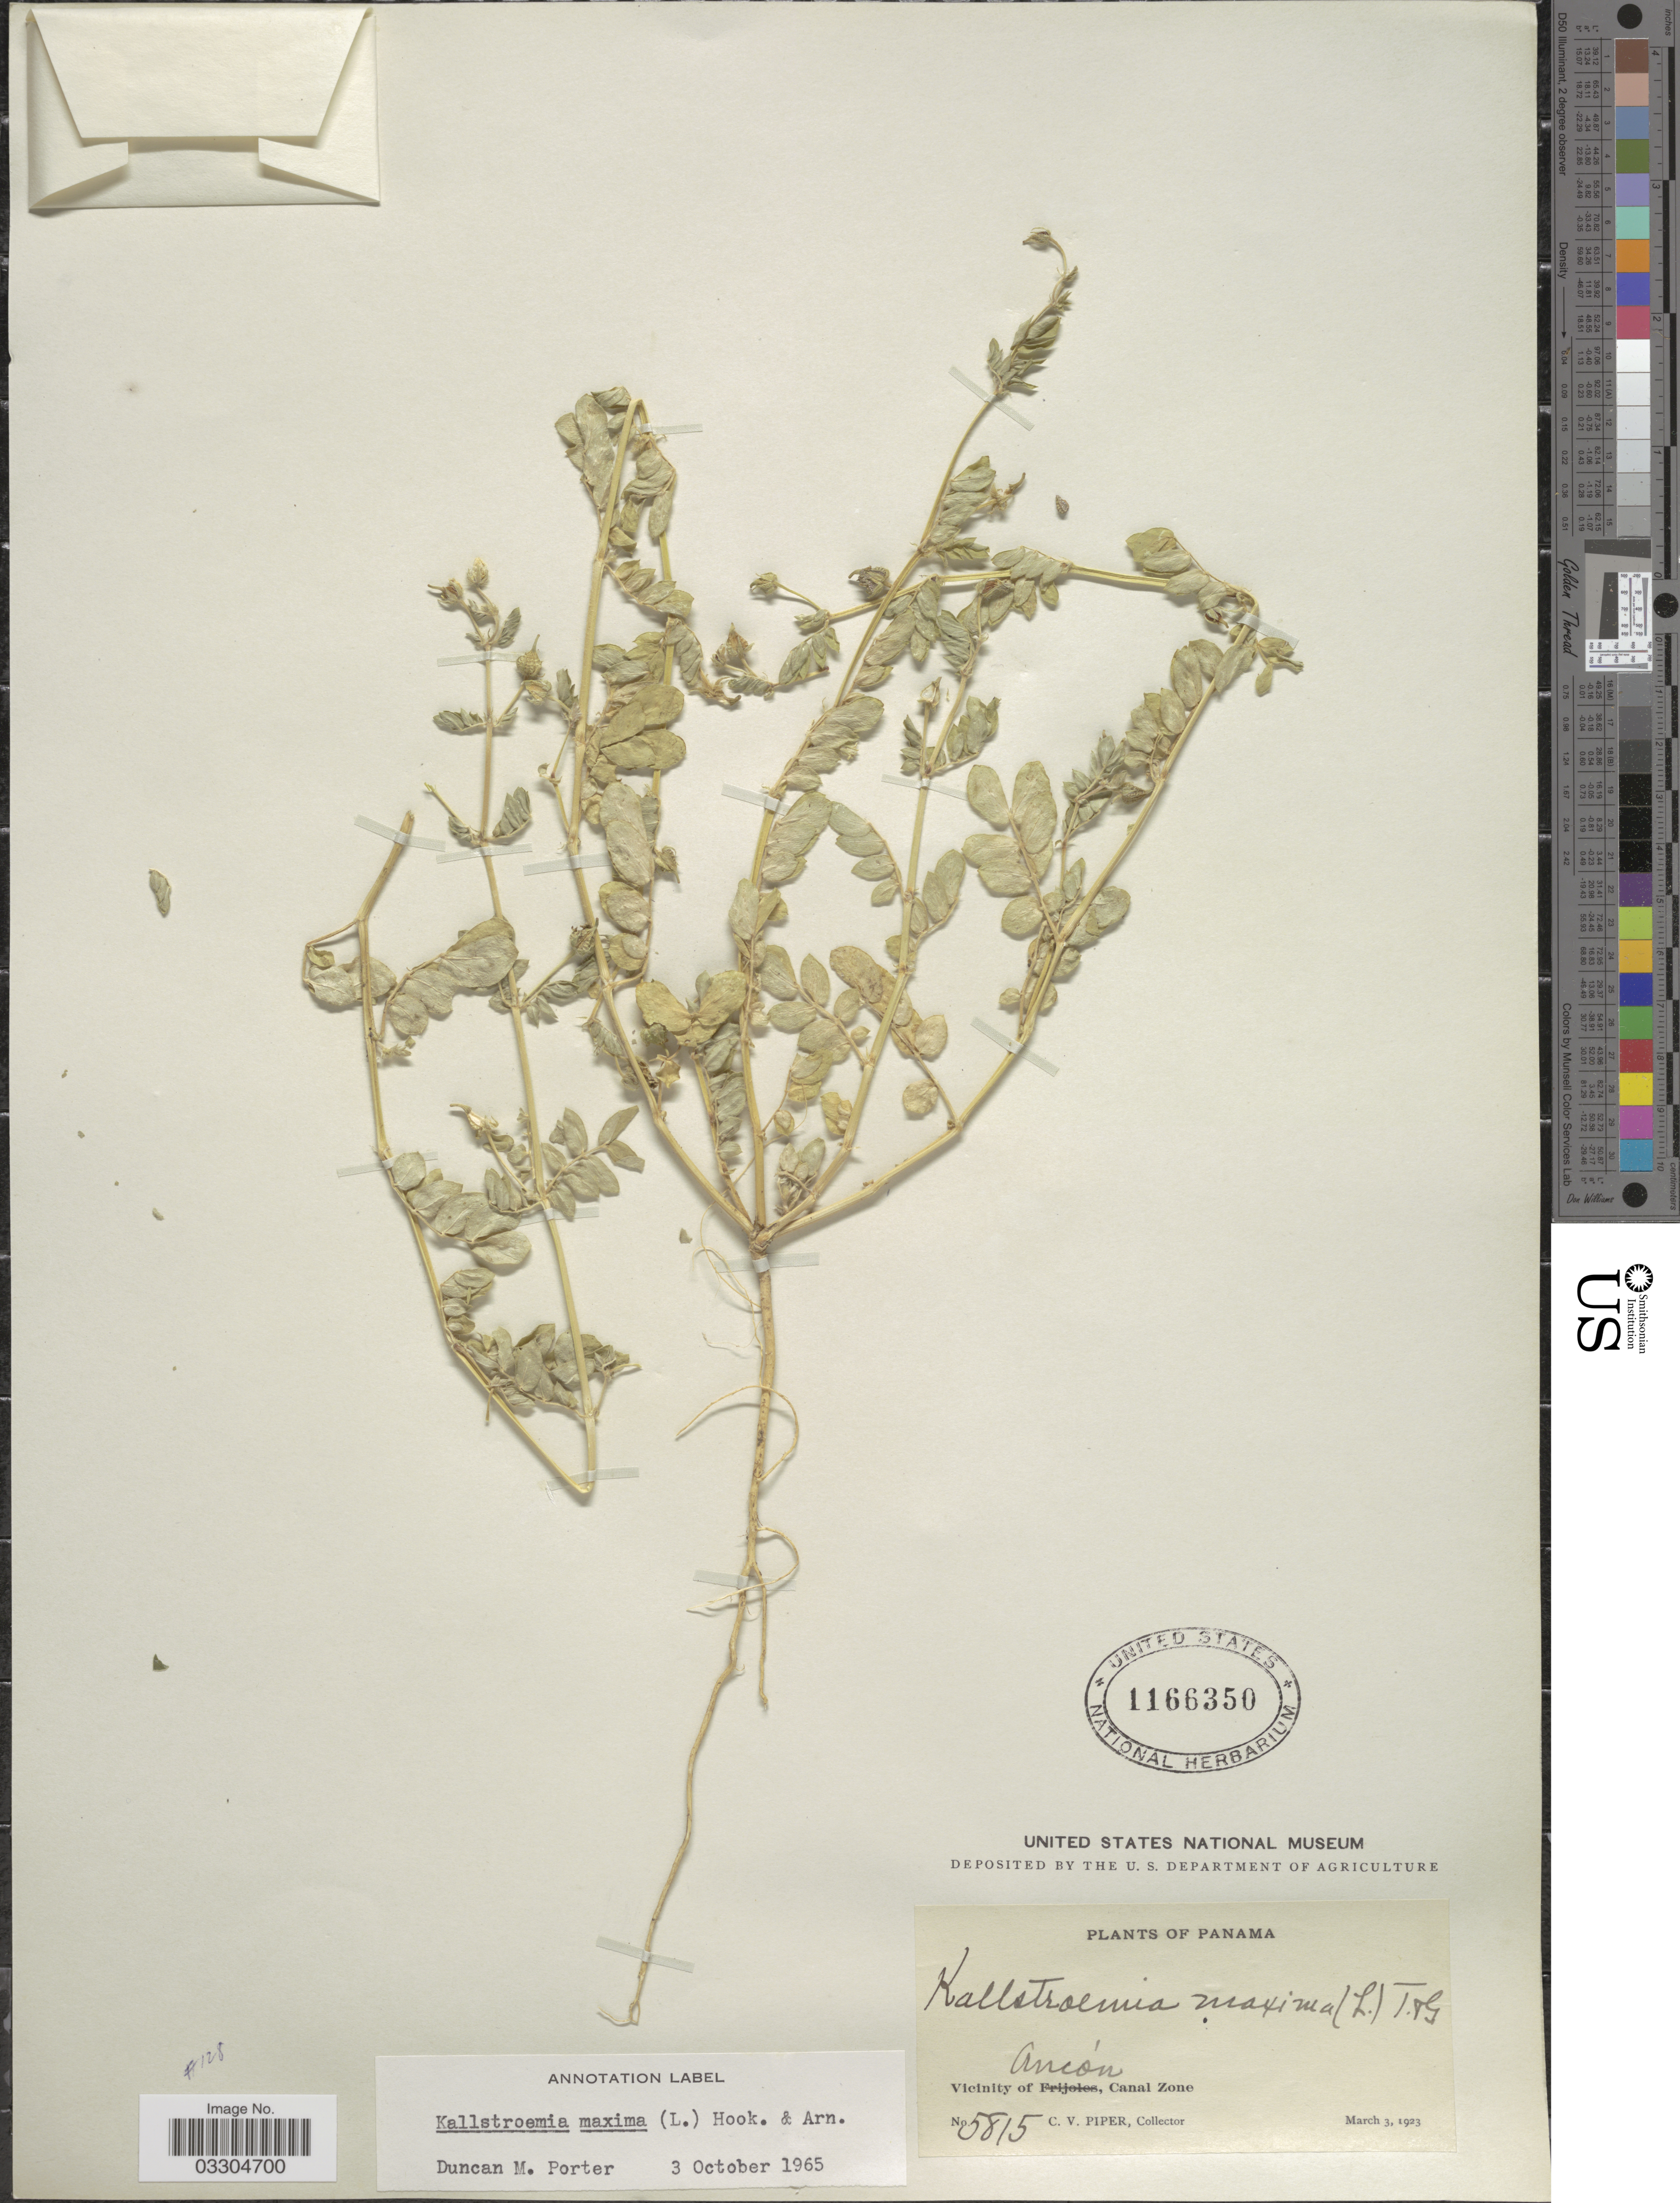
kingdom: Plantae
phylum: Tracheophyta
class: Magnoliopsida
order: Zygophyllales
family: Zygophyllaceae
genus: Kallstroemia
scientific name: Kallstroemia maxima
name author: (L.) Hook. & Arn.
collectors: C. V. Piper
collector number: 5815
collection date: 1923-03-03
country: Panama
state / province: Colón / Panamá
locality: Vicinity of Ancón, Canal Zone.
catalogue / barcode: US 1166350